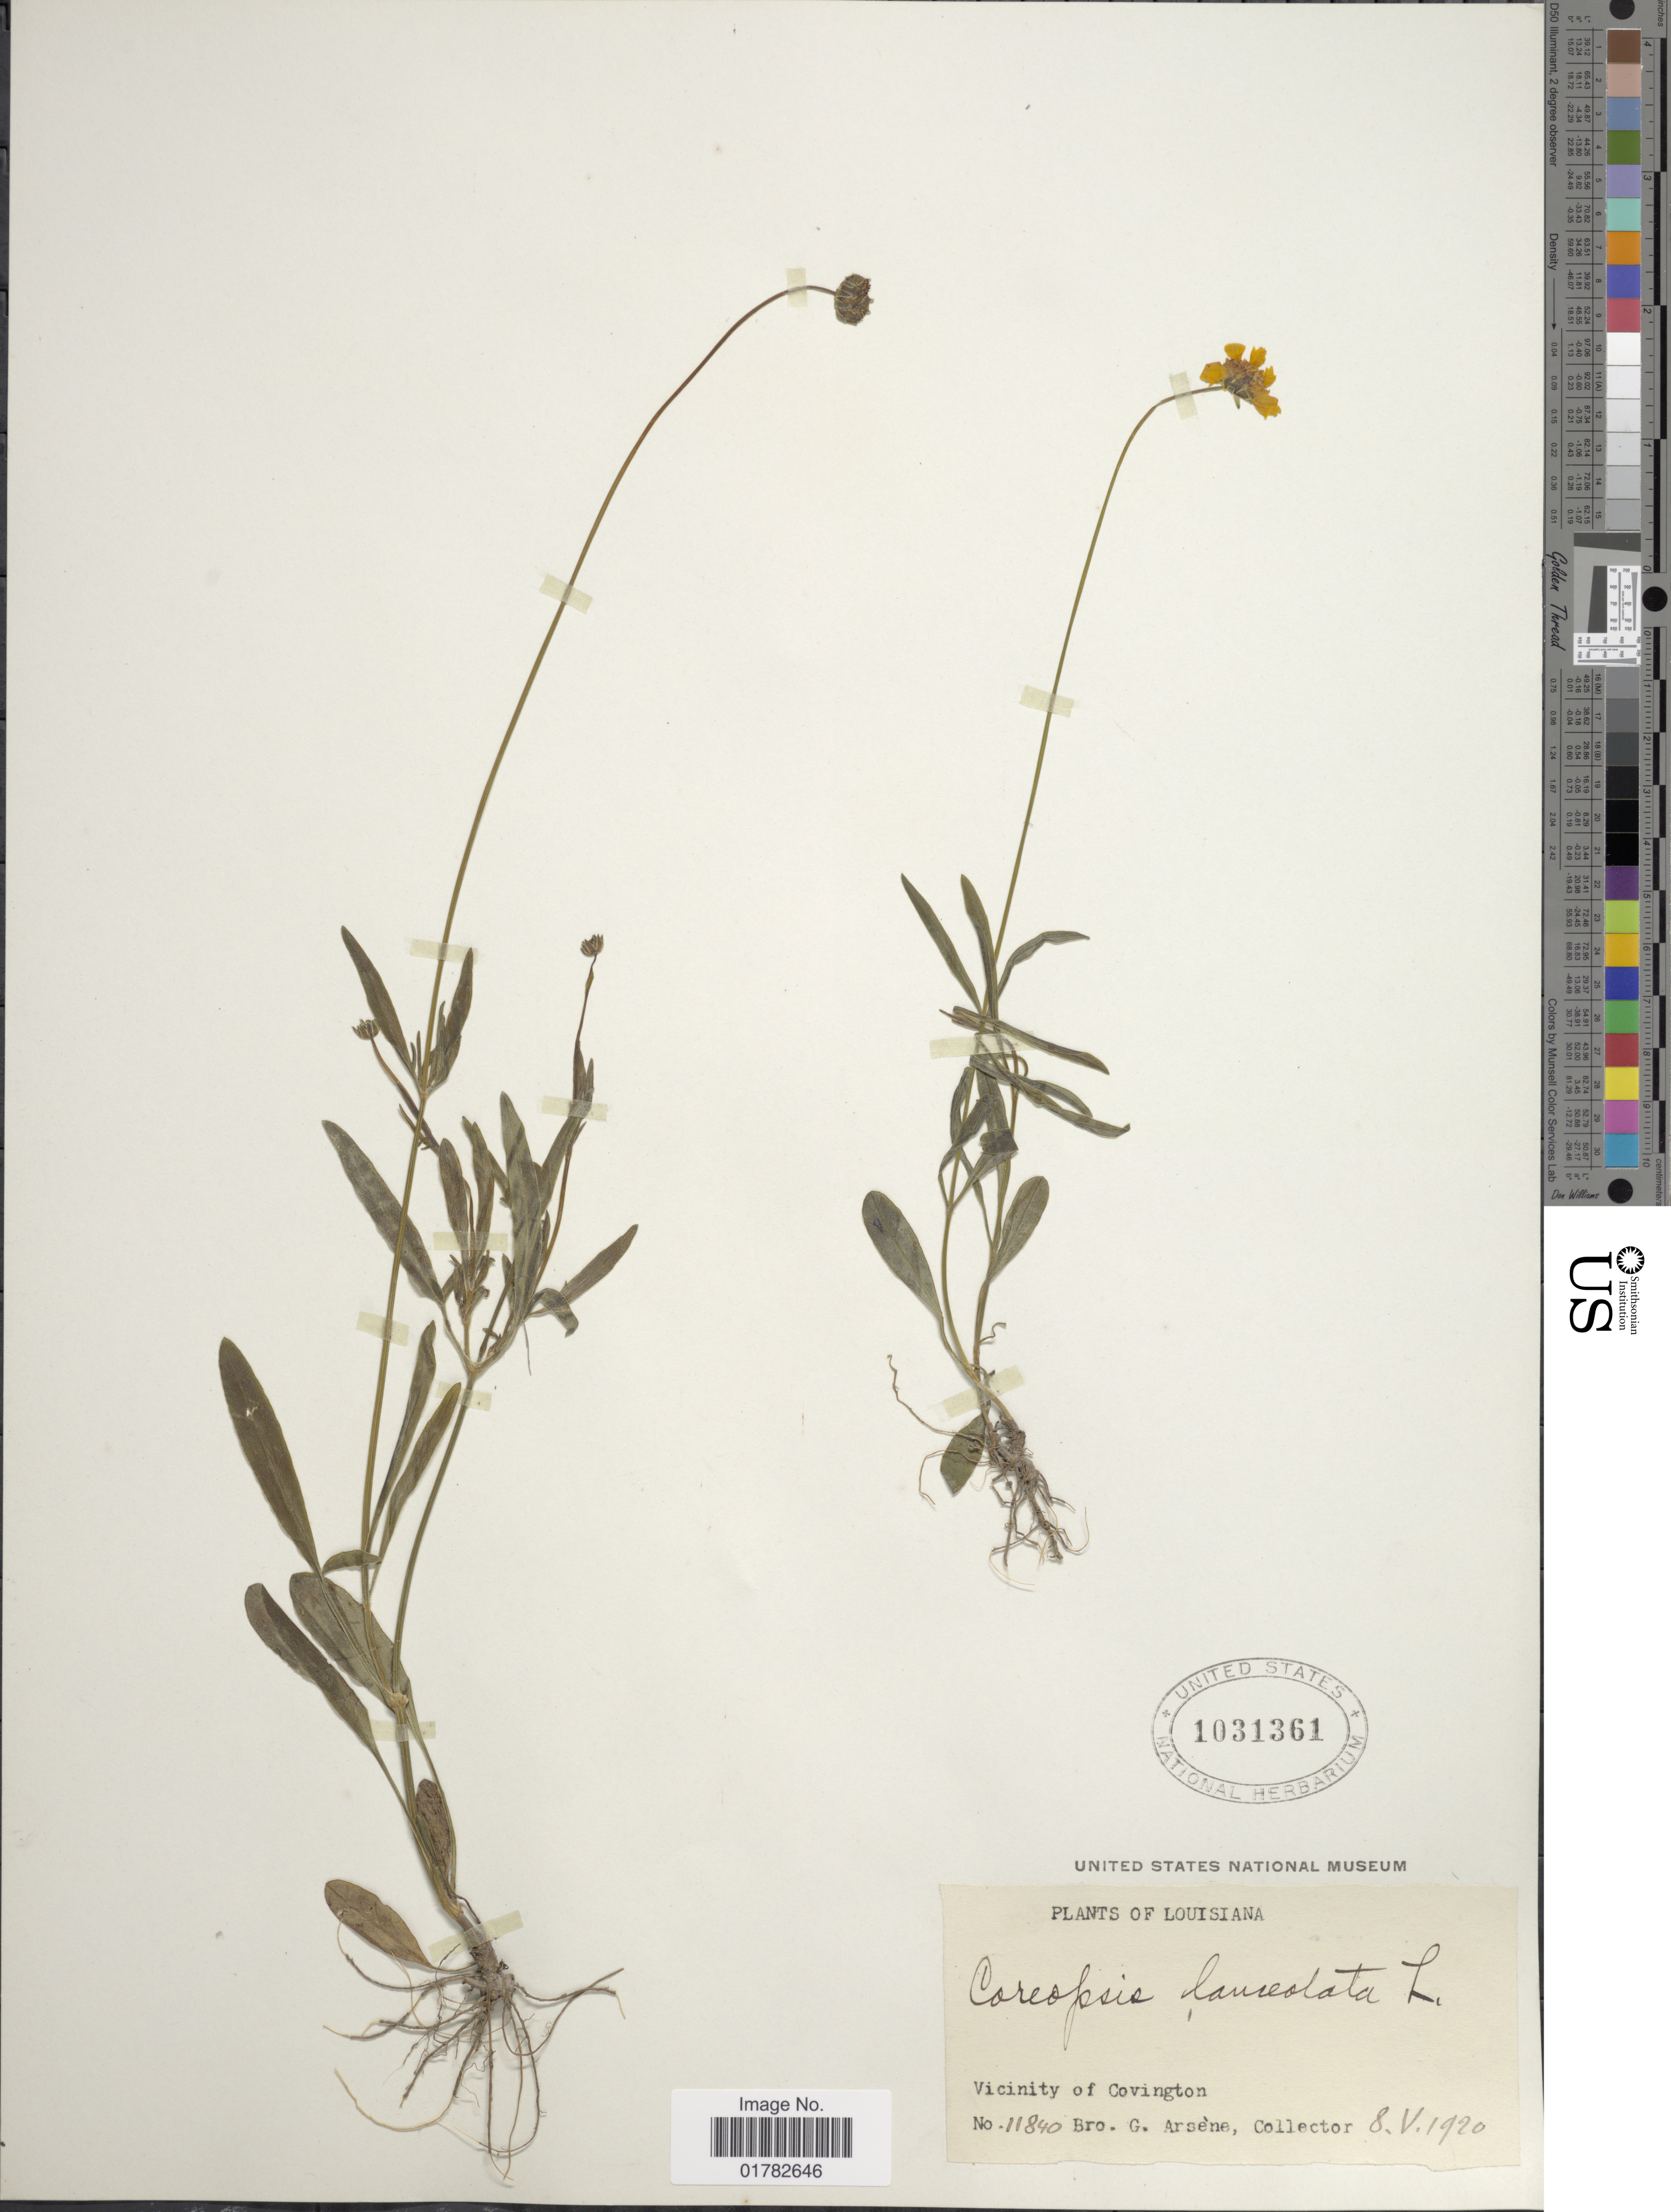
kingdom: Plantae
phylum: Tracheophyta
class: Magnoliopsida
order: Asterales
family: Asteraceae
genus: Coreopsis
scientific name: Coreopsis lanceolata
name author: L.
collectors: Bro. G. Arsène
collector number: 11840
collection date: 1920-05-08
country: United States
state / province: Louisiana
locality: Vicinity of Covington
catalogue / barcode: US 1031361